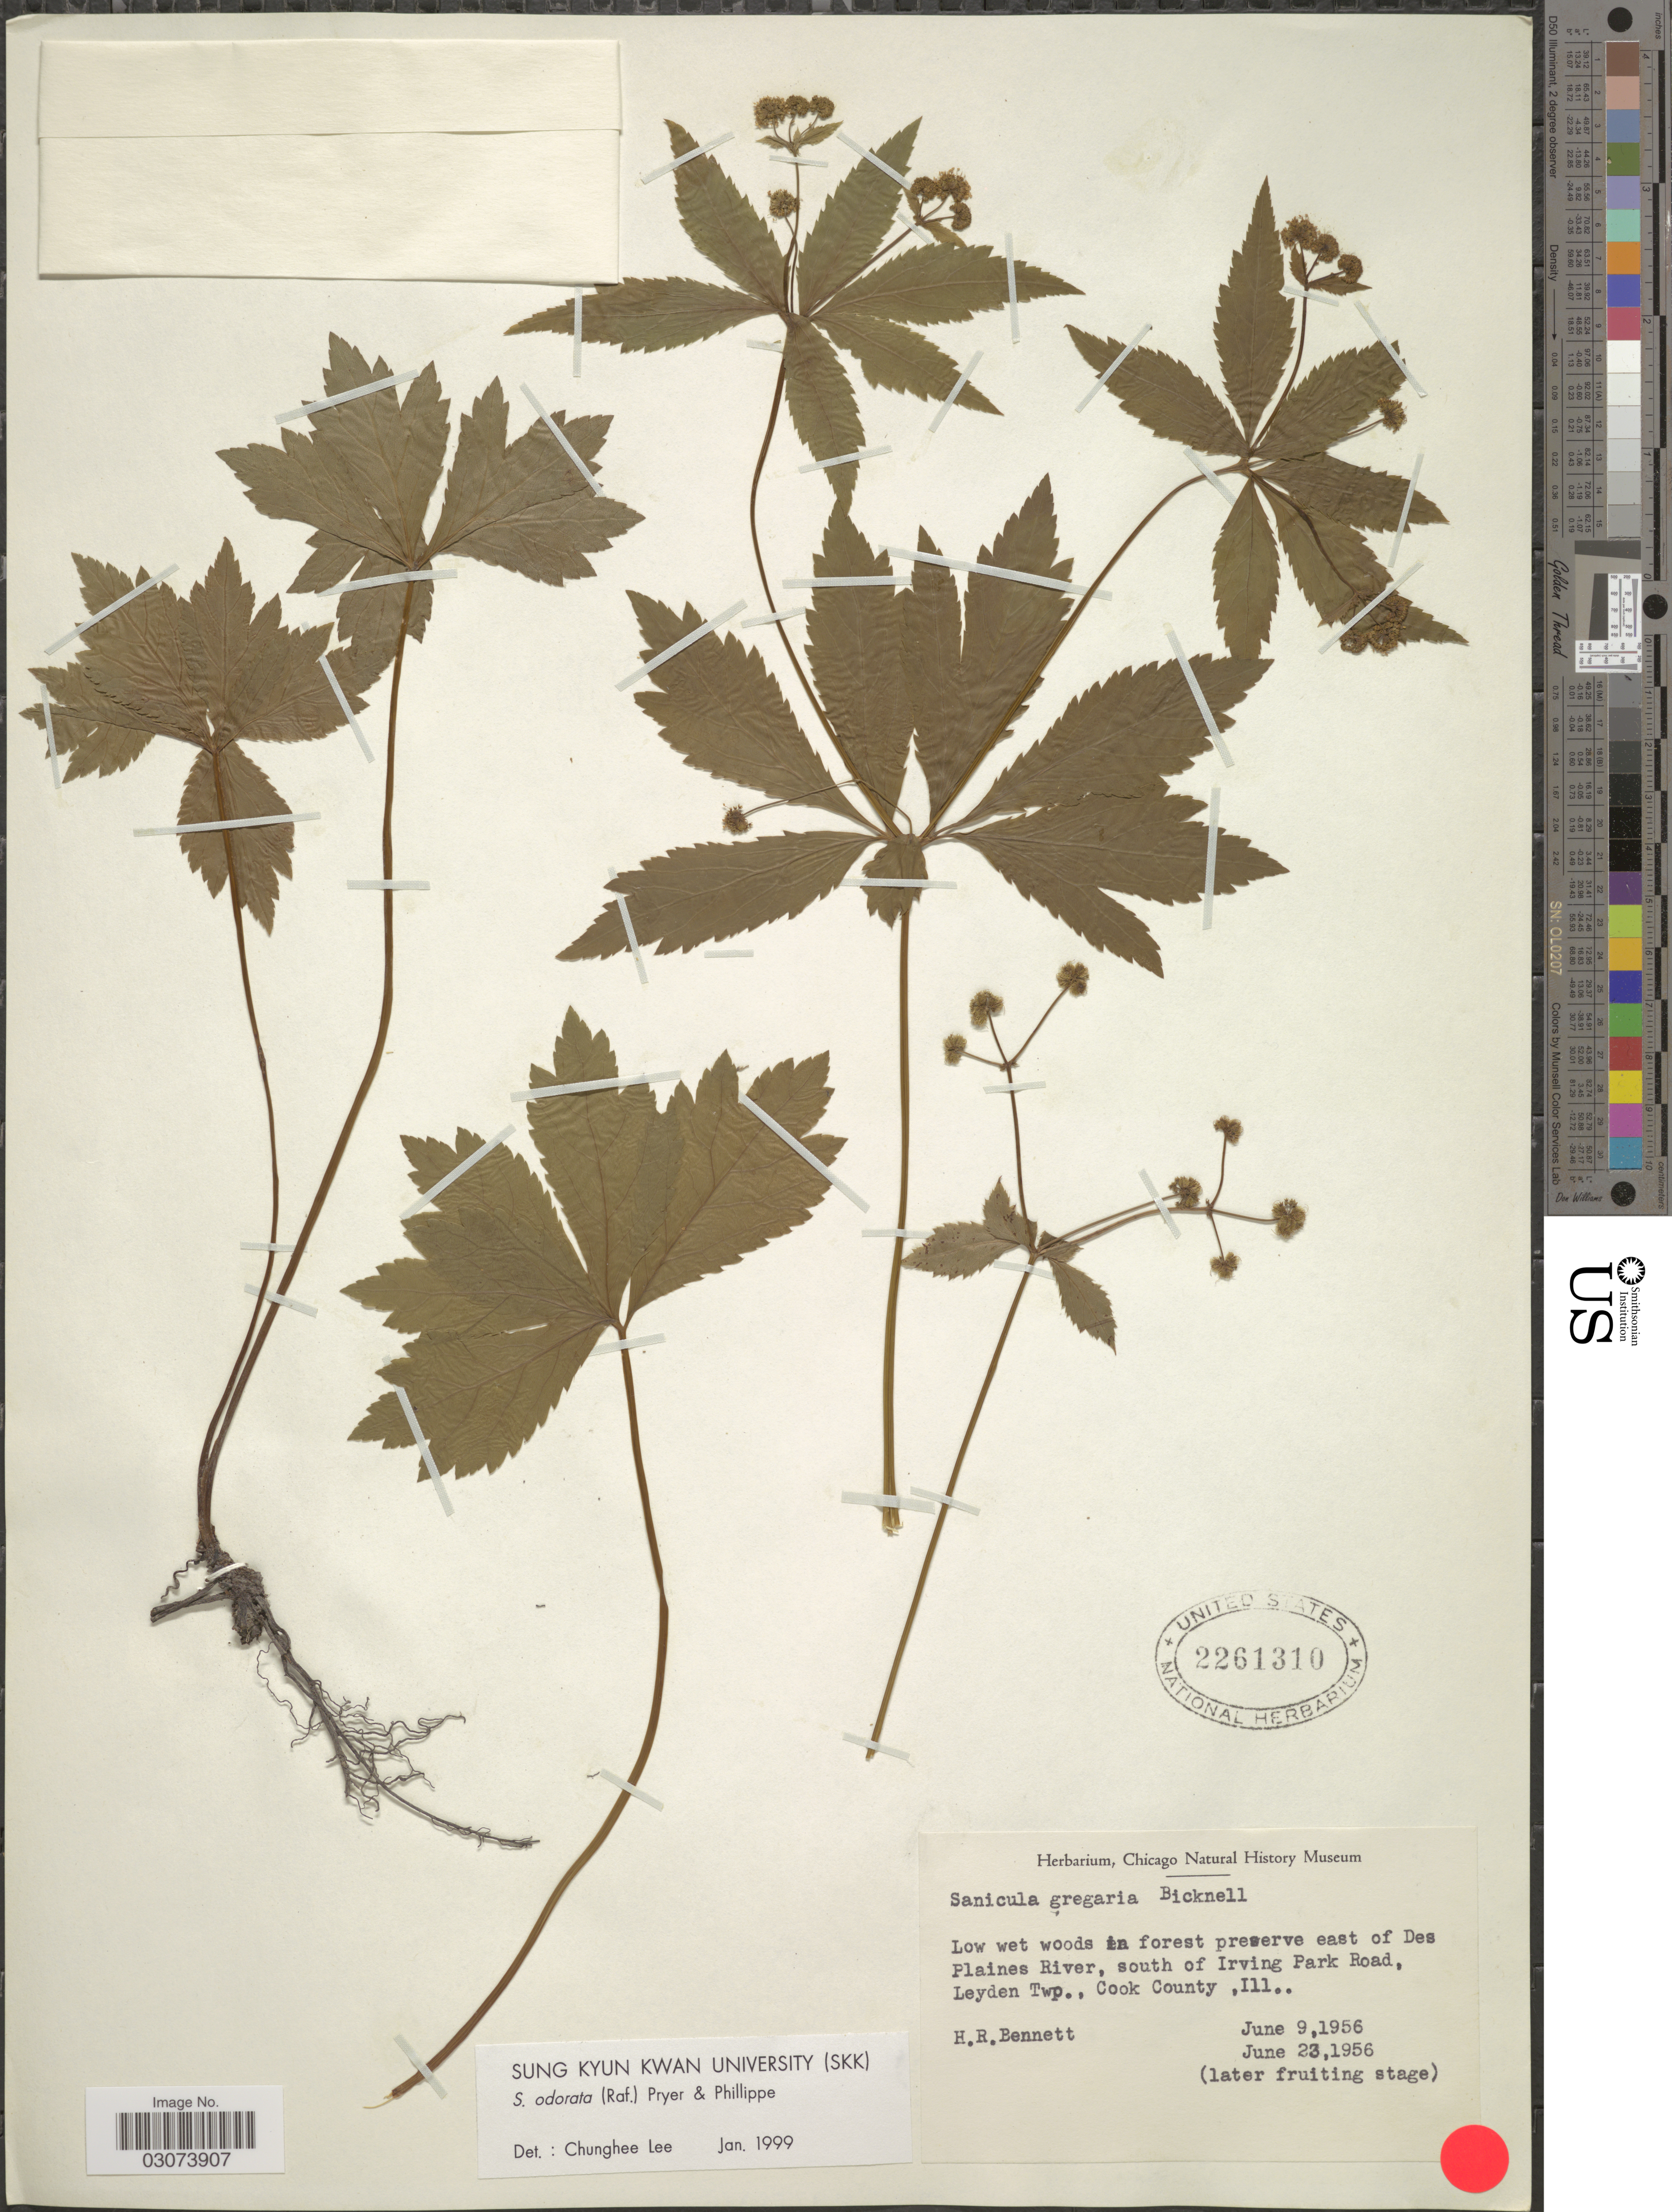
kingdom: Plantae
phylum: Tracheophyta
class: Magnoliopsida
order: Apiales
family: Apiaceae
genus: Sanicula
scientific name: Sanicula odorata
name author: (Raf.) Pryer & Phillippe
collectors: H. R. Bennett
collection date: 1956-06-09/1956-06-23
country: United States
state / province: Illinois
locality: Woods in forest preserve east of Des Plaines River, south of Irving Park Road, Leyden Twp., Cook County.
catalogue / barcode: US 2261310